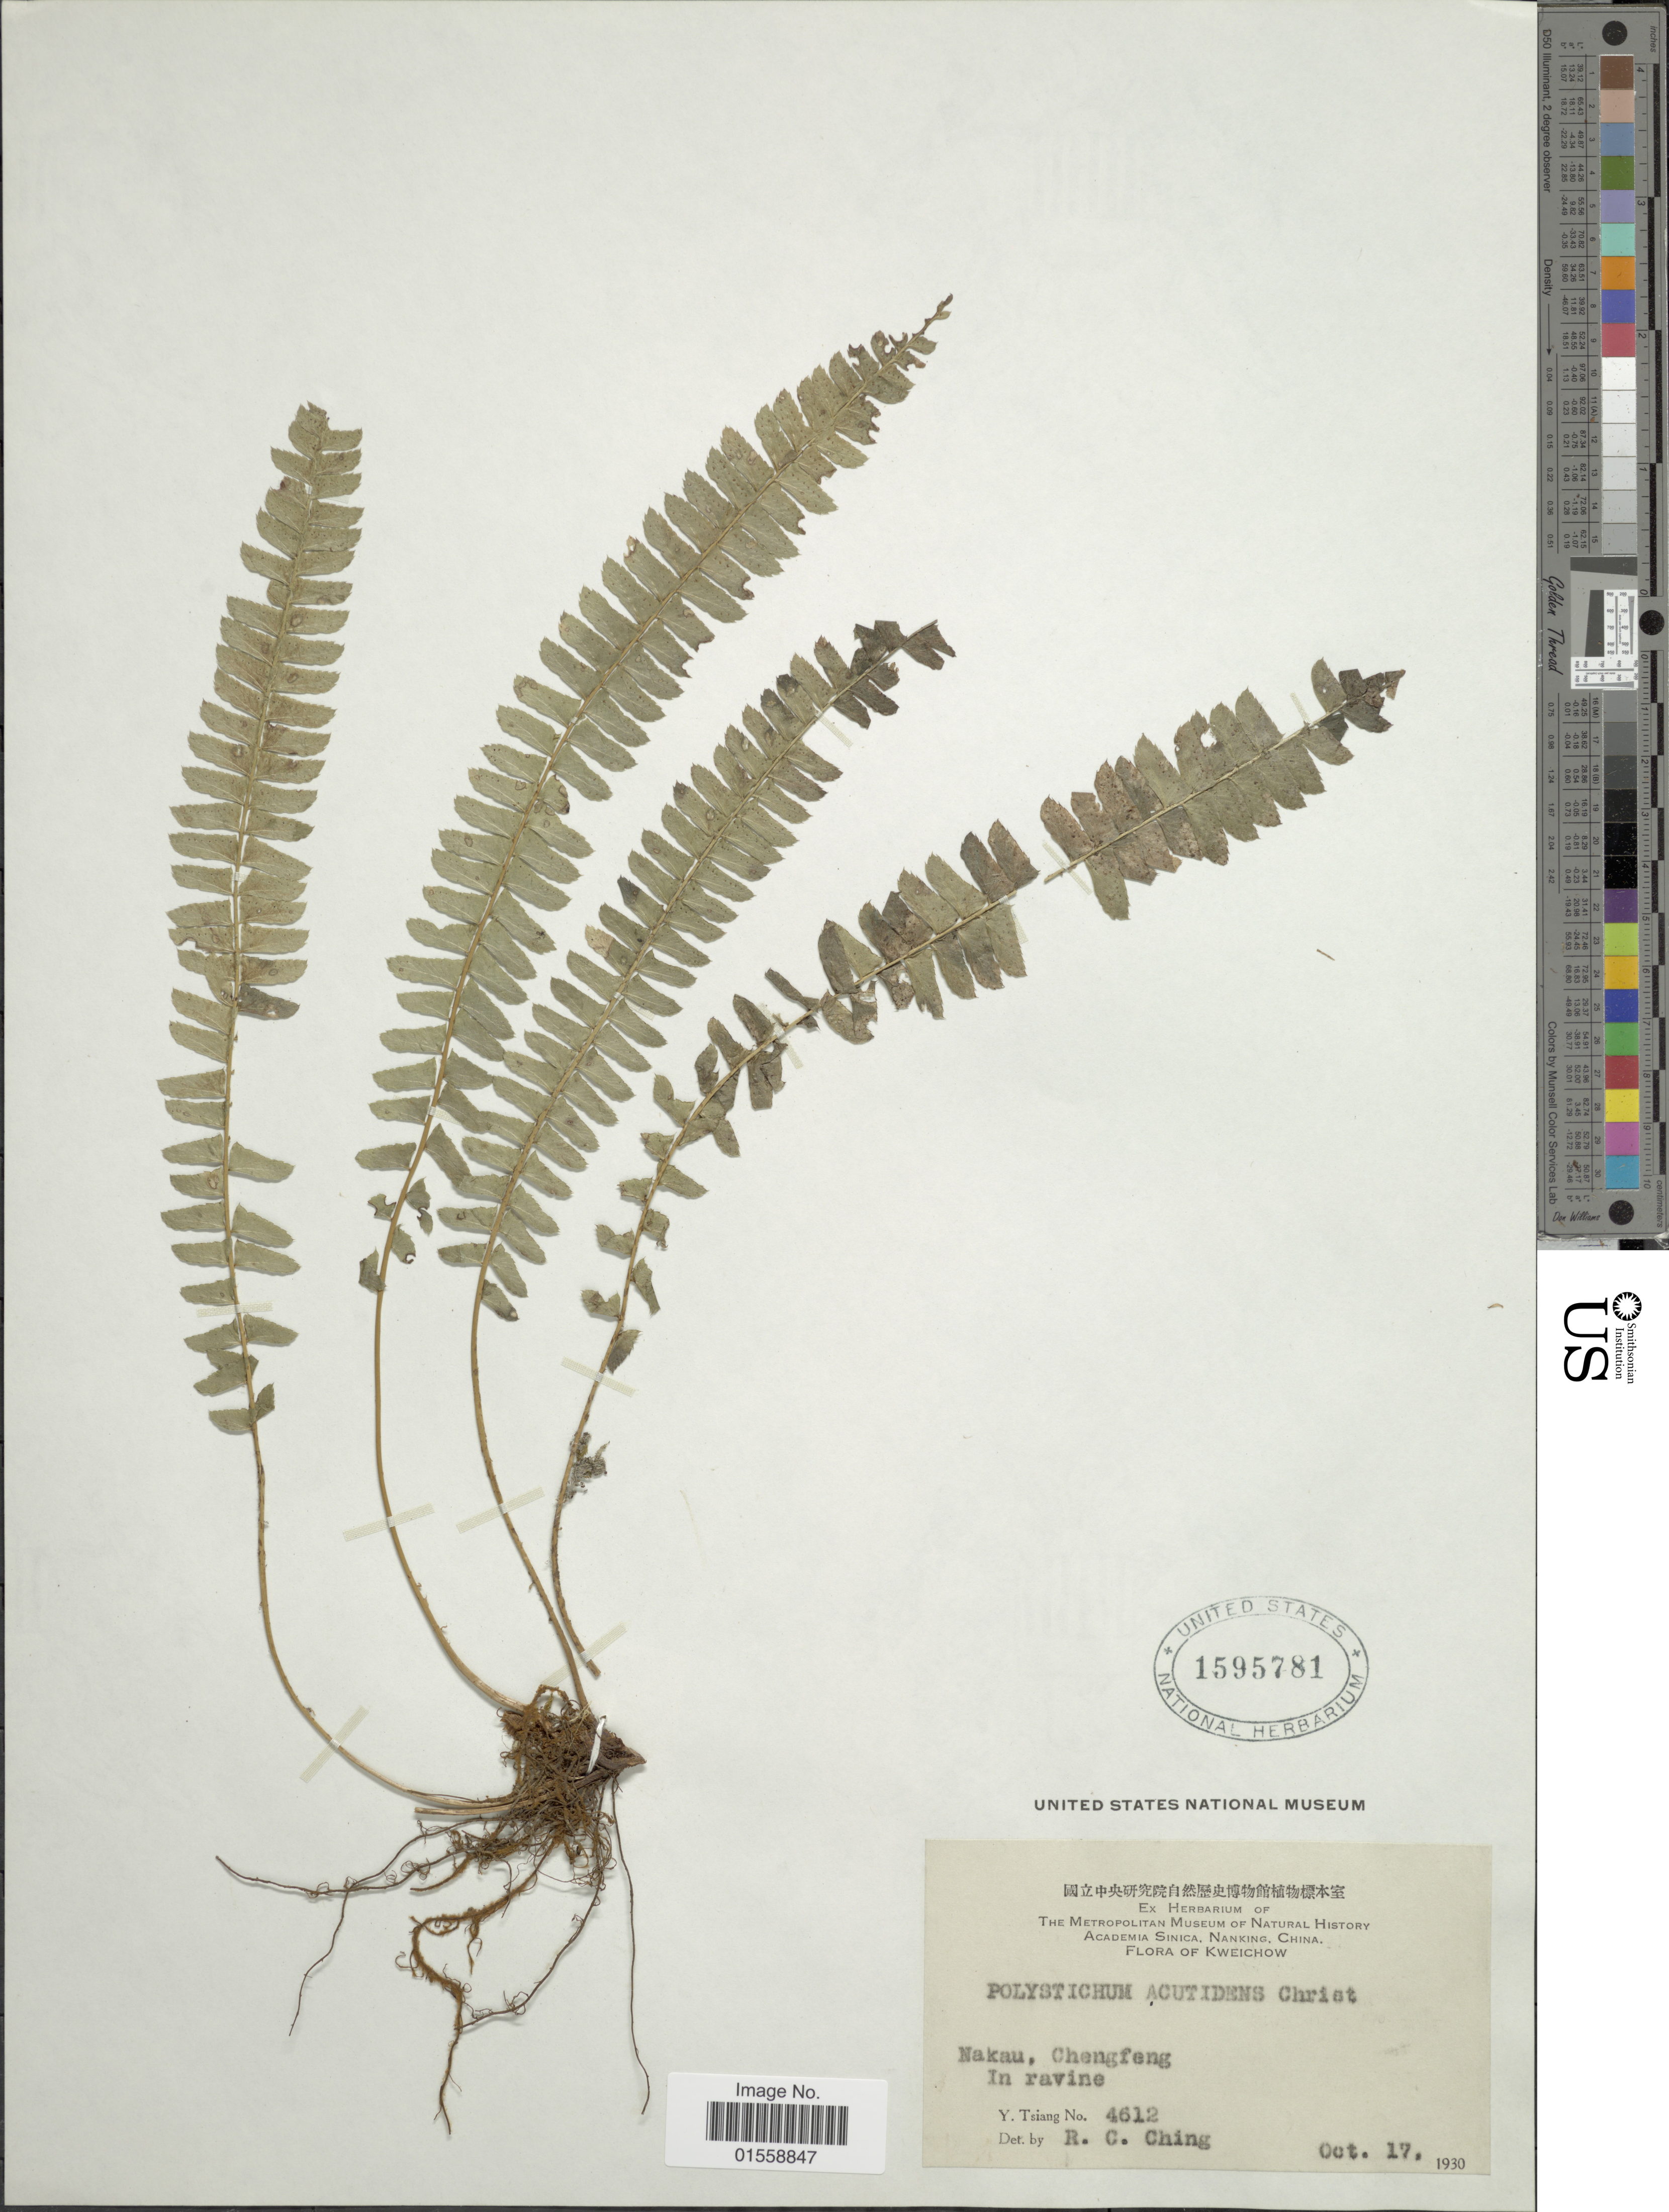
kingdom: Plantae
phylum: Tracheophyta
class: Polypodiopsida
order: Polypodiales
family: Dryopteridaceae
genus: Polystichum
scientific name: Polystichum acutidens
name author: Christ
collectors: Y. Tsiang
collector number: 4612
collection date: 1930-10-17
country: China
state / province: Guizhou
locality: Kweichow, Nakau, Chengfeng, in ravine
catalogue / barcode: US 1595781